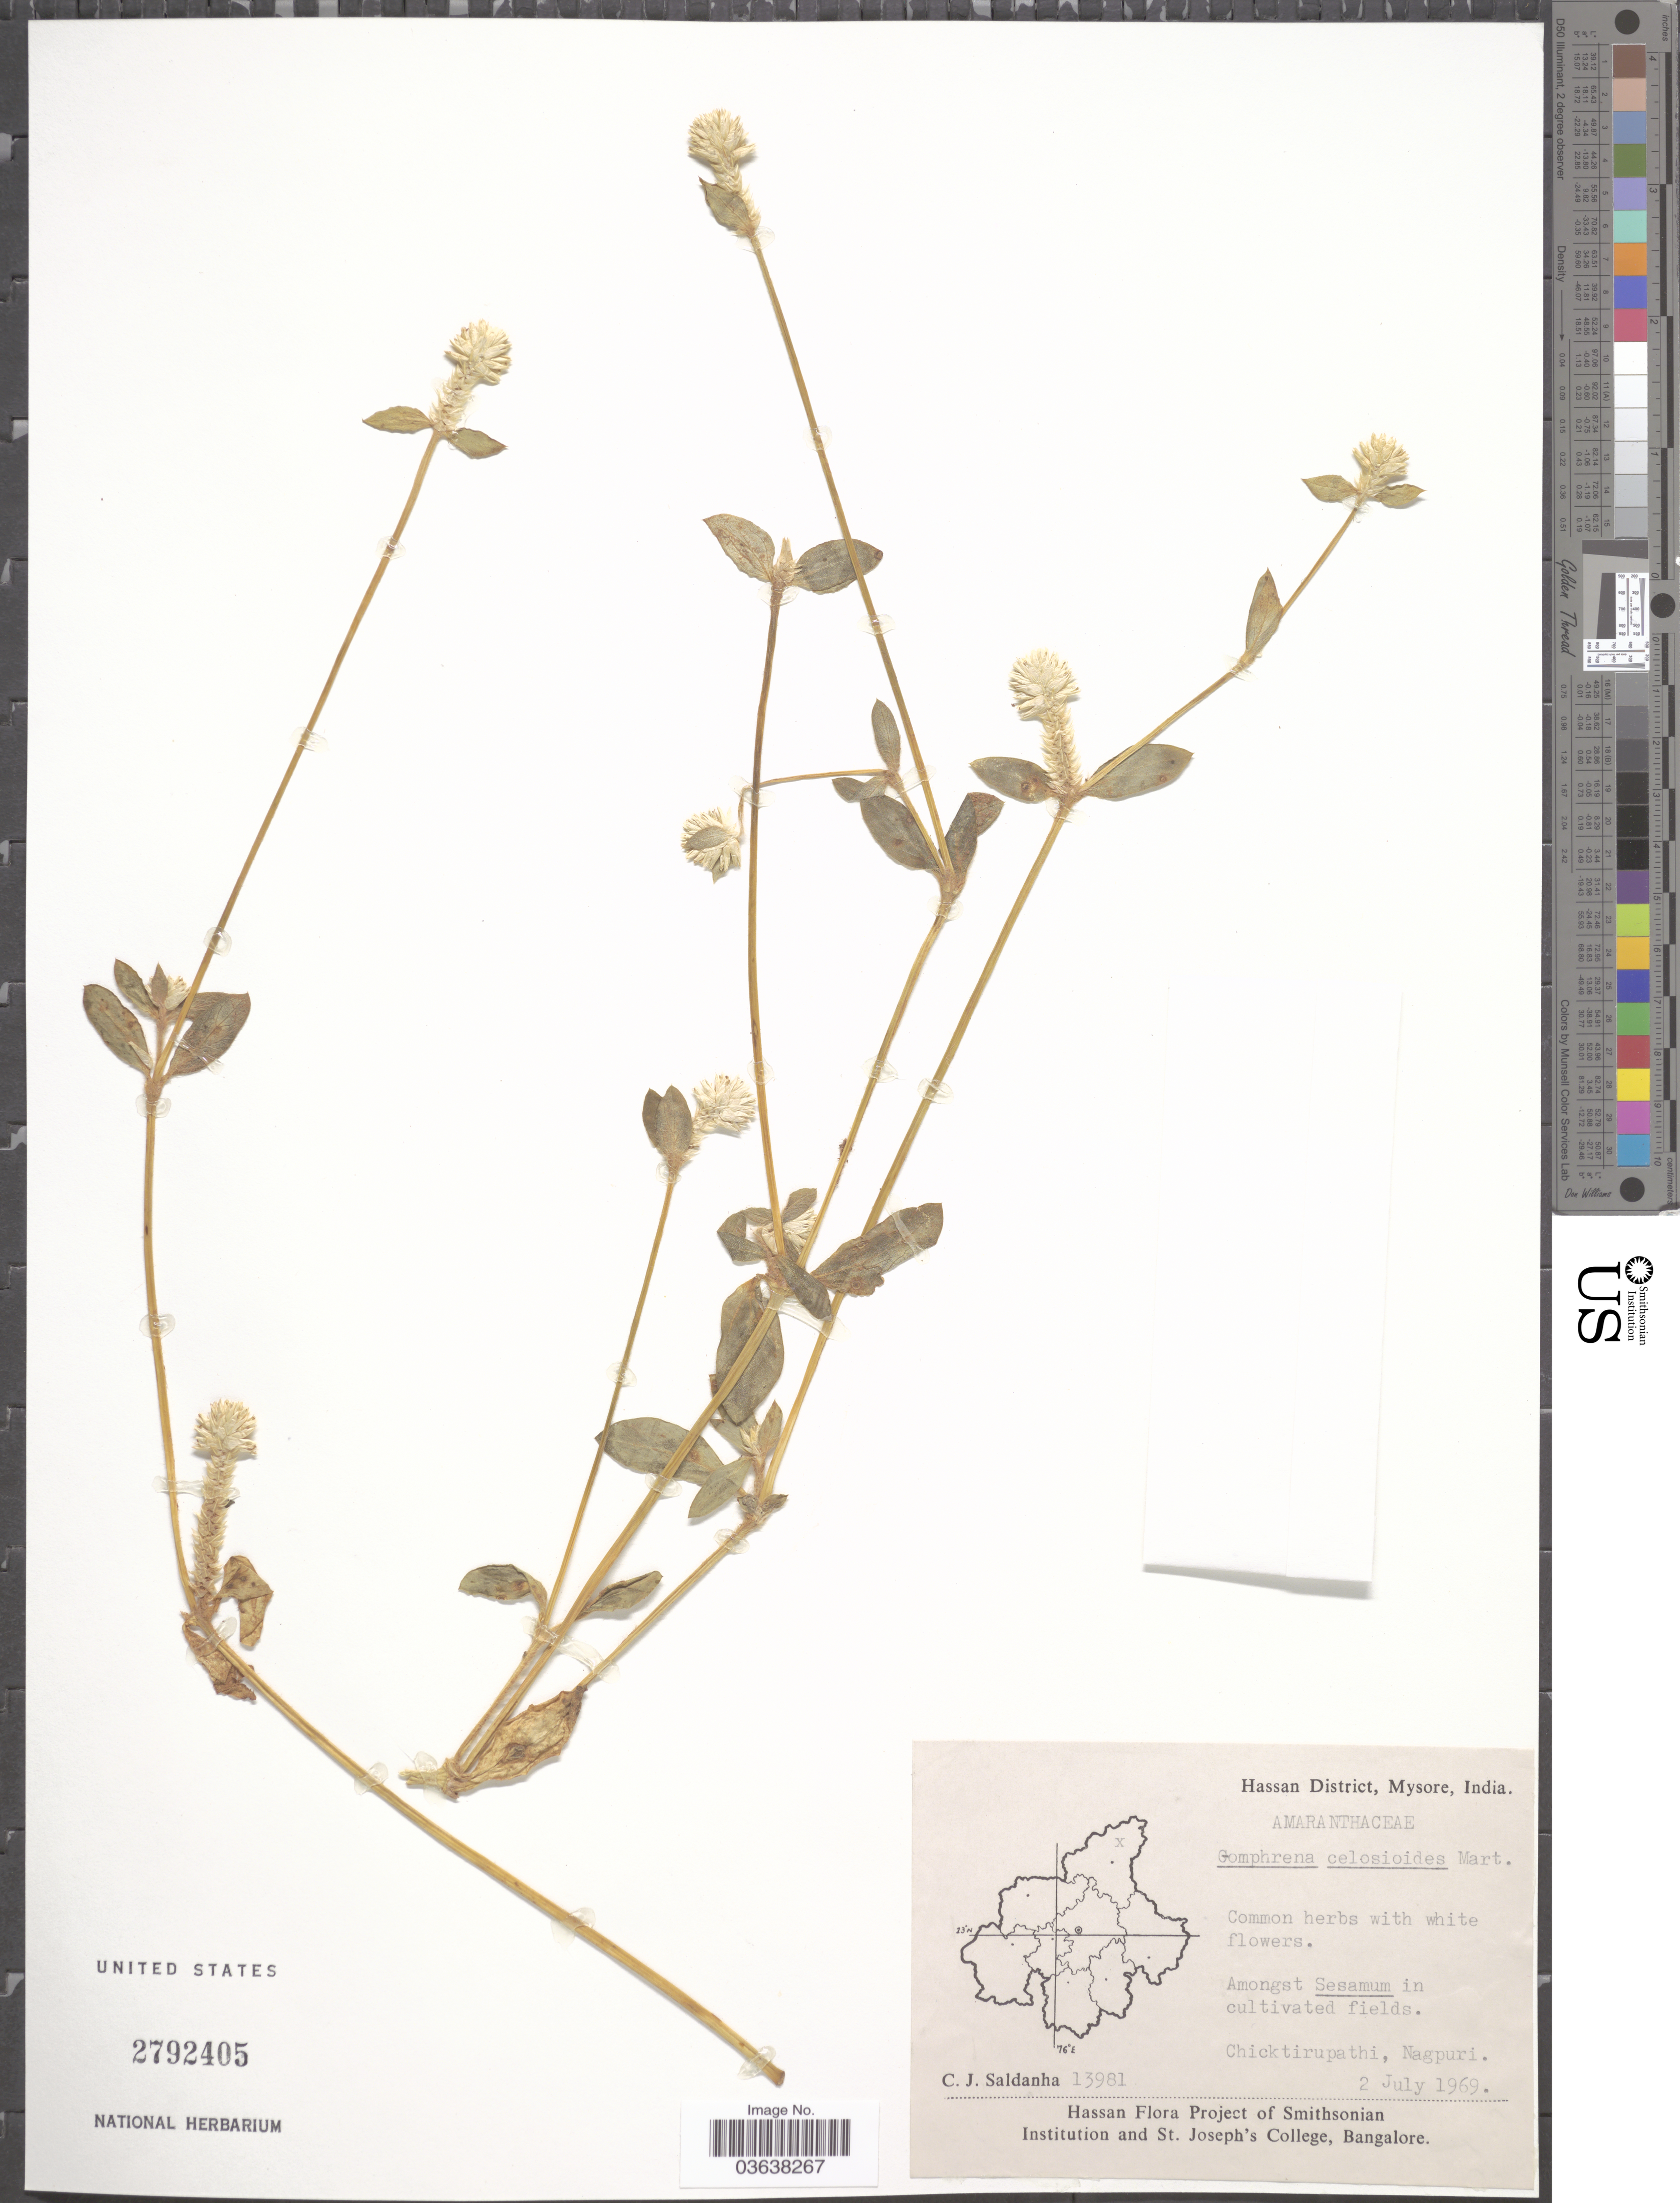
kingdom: Plantae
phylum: Tracheophyta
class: Magnoliopsida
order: Caryophyllales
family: Amaranthaceae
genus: Gomphrena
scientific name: Gomphrena celosioides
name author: Mart.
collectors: C. J. Saldanha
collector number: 13981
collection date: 1969-07-02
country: India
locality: Hassan District, Mysore. Chicktirupathi, Nagpuri.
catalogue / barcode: US 2792405